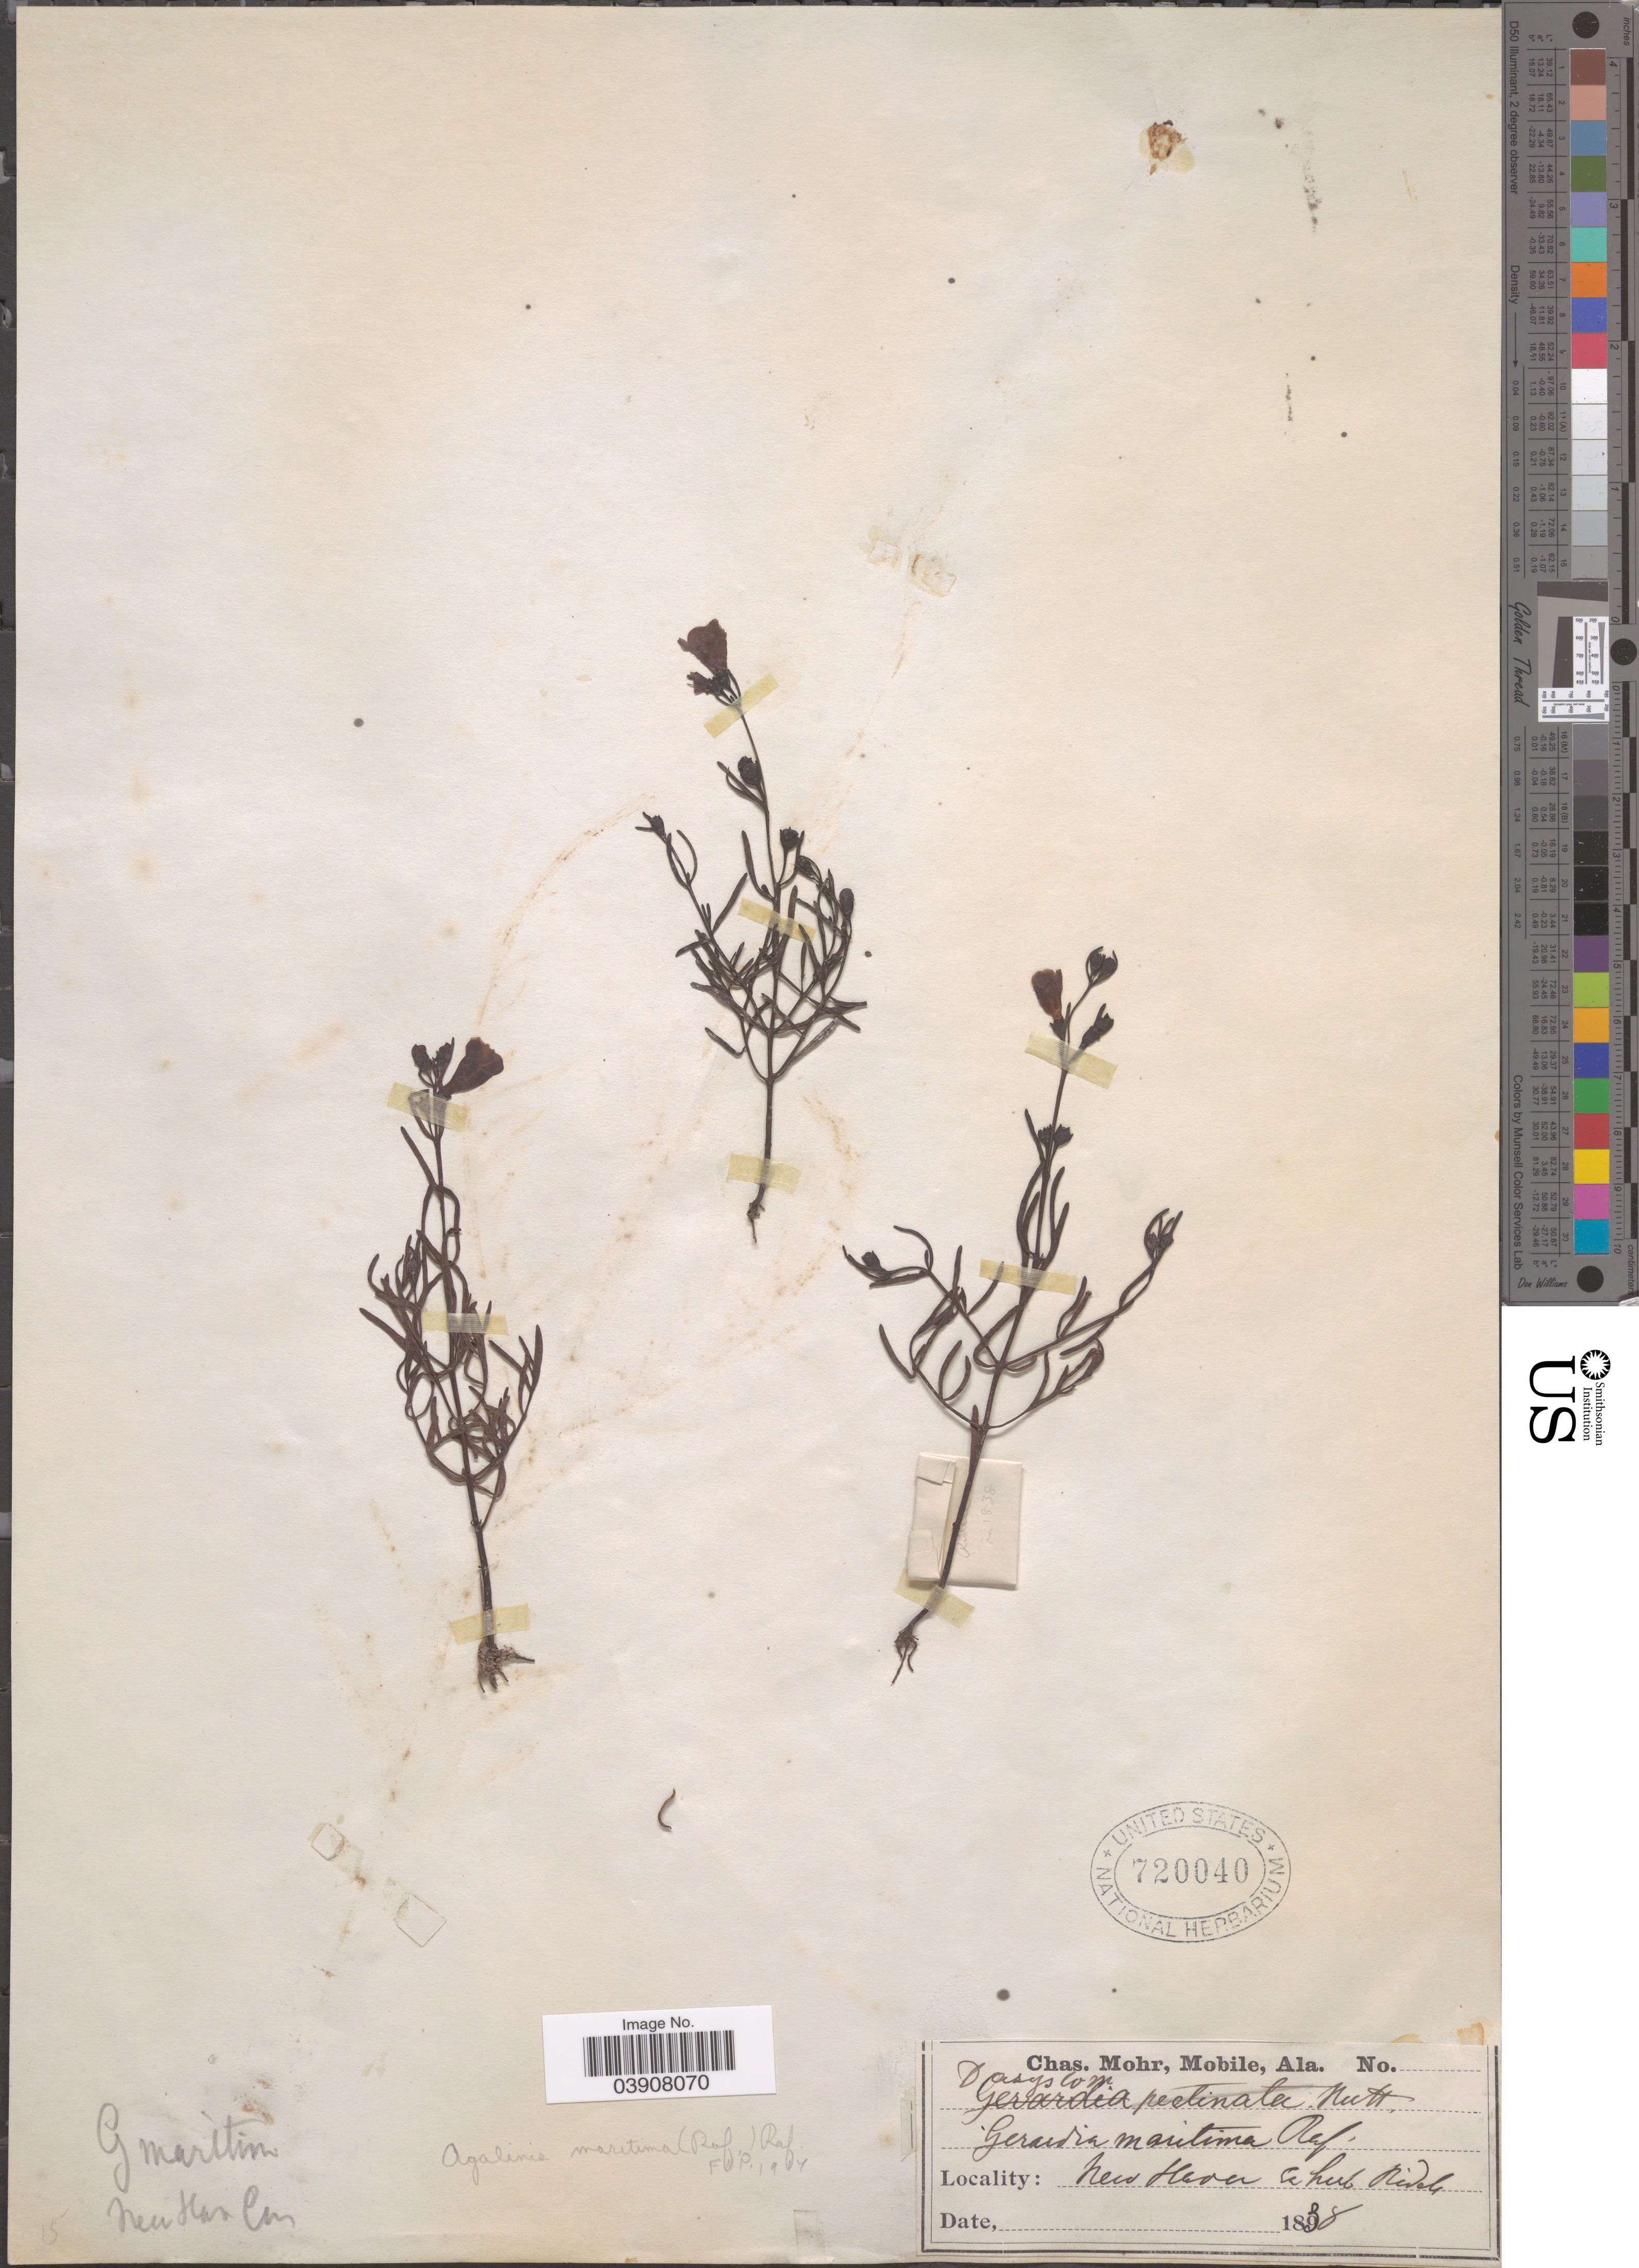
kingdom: Plantae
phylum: Tracheophyta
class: Magnoliopsida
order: Lamiales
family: Orobanchaceae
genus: Agalinis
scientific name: Agalinis maritima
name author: (Raf.) Raf.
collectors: ex herb. Ridele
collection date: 1838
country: United States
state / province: Connecticut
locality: New Haven.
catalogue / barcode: US 720040